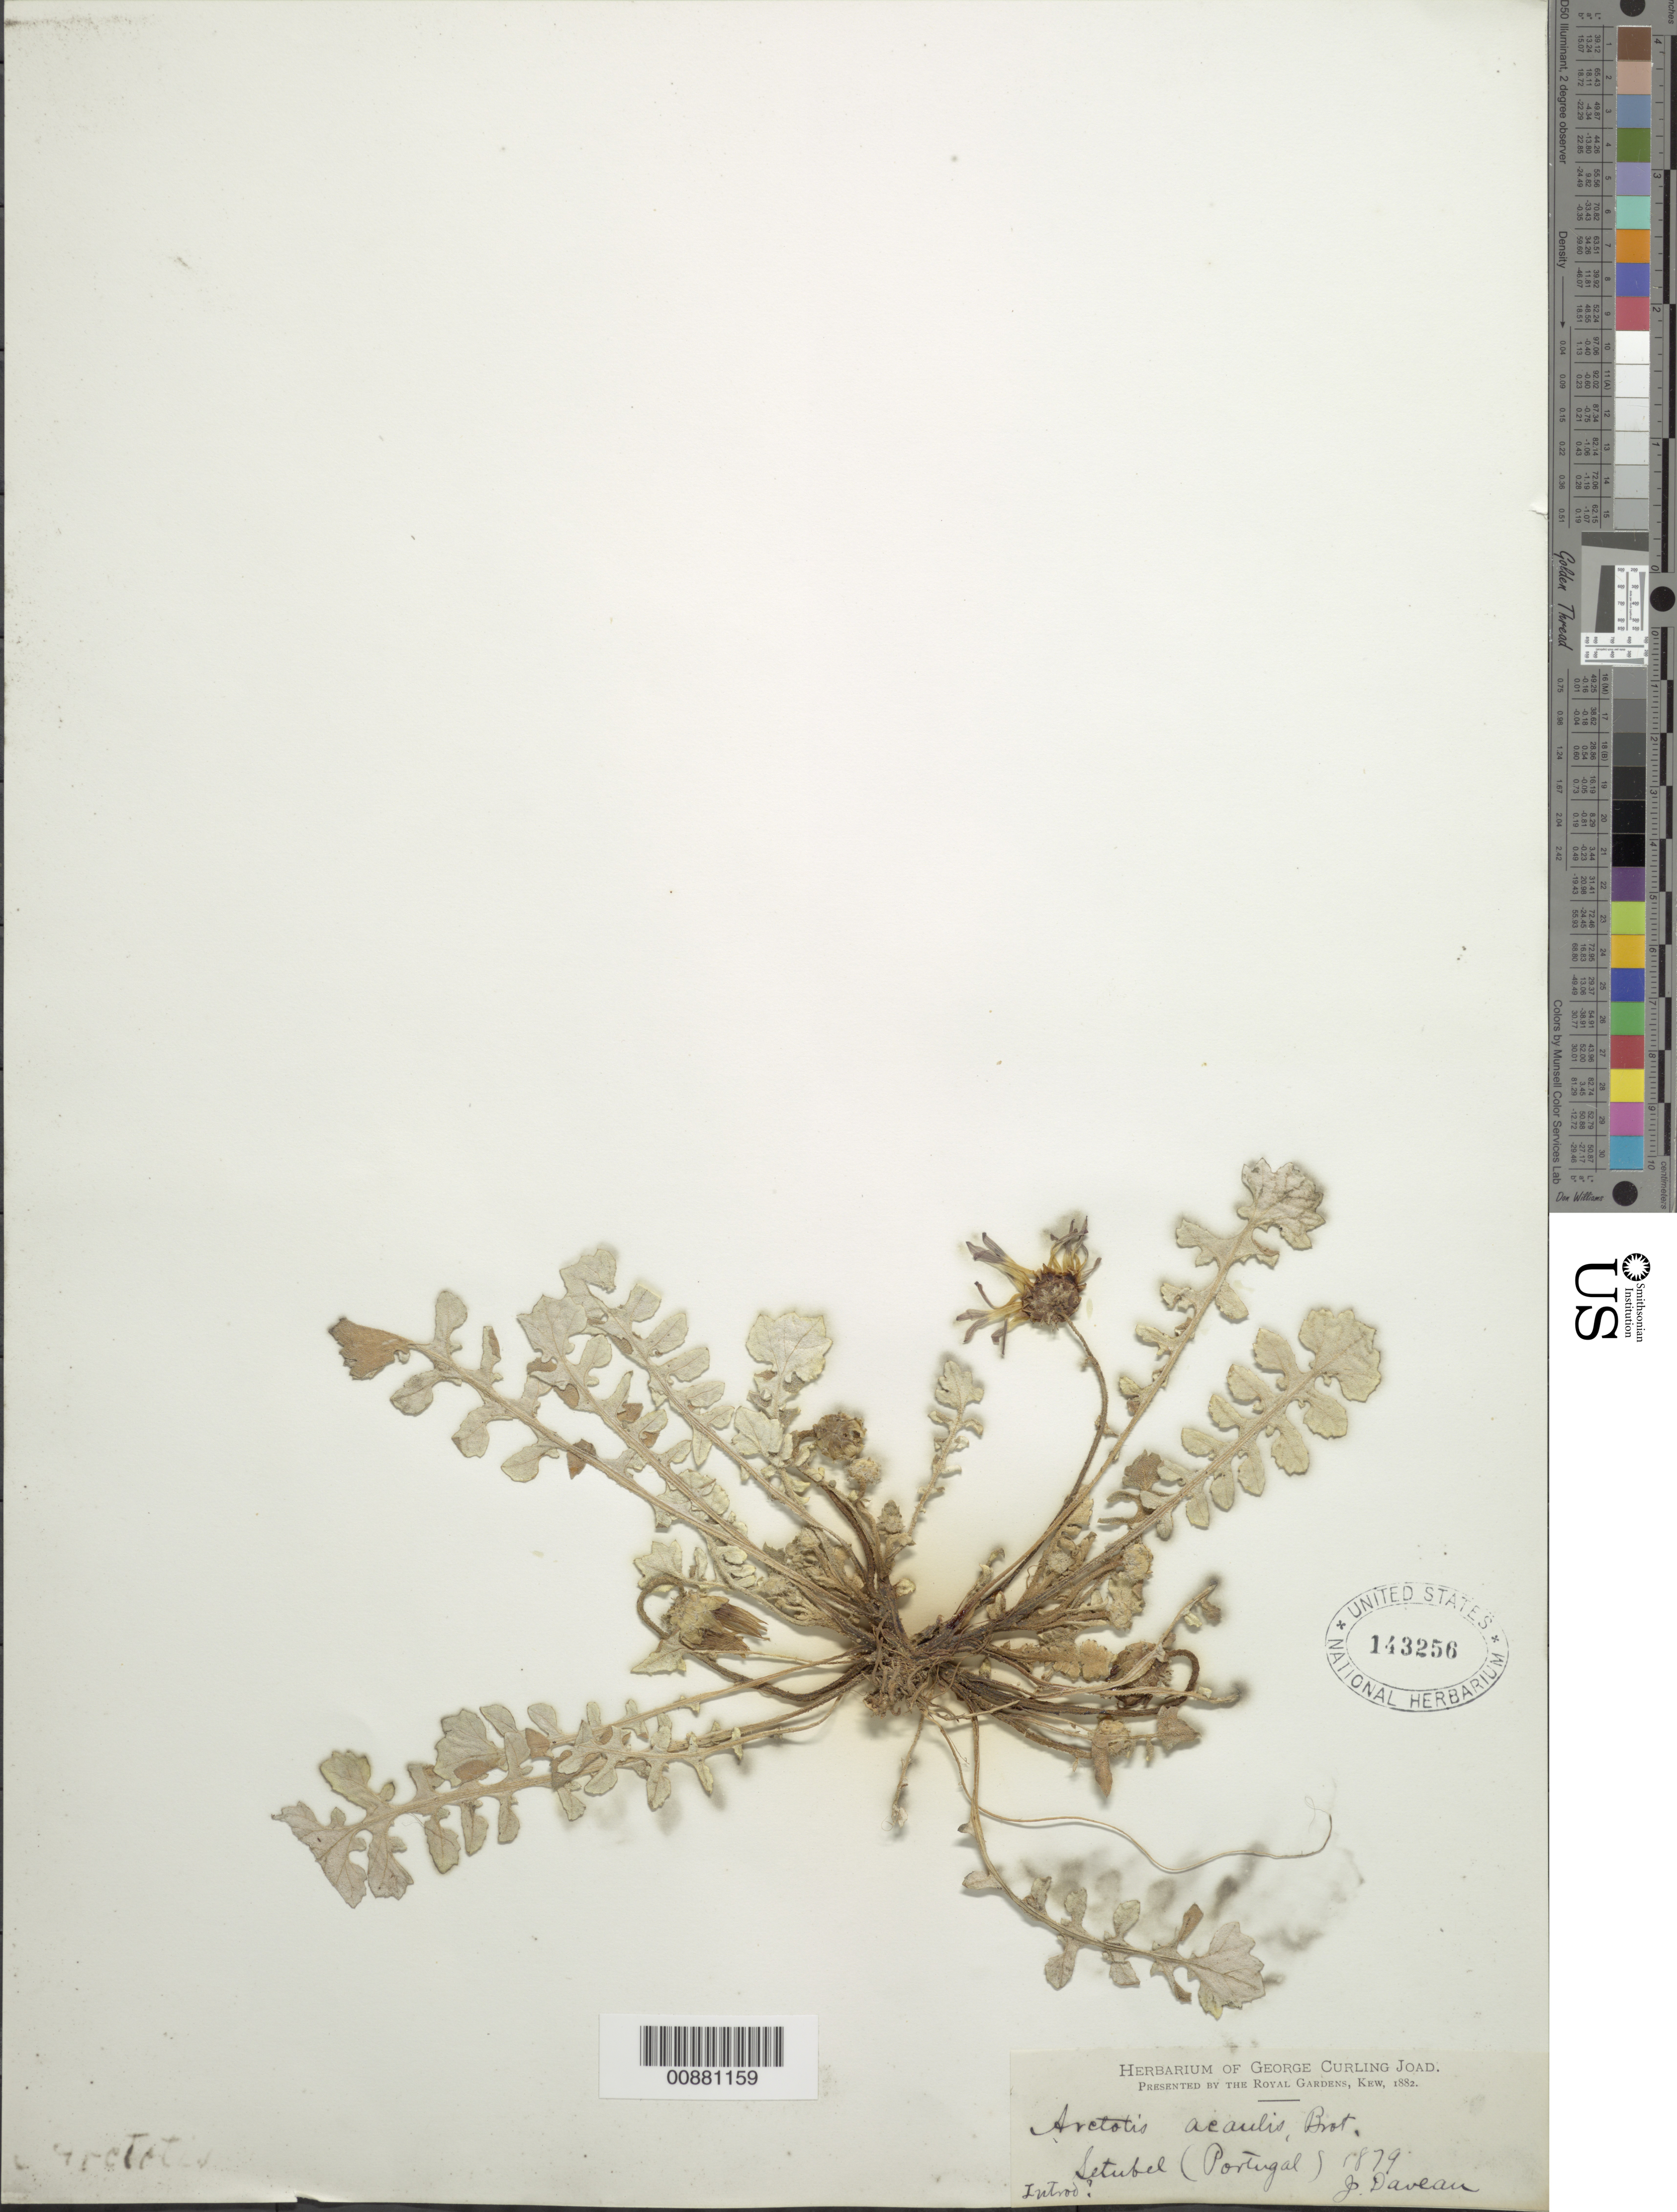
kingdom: Plantae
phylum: Tracheophyta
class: Magnoliopsida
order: Asterales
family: Asteraceae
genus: Arctotis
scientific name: Arctotis acaulis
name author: L.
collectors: J. Daveau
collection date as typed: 1879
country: Portugal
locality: Setubel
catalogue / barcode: US 143256